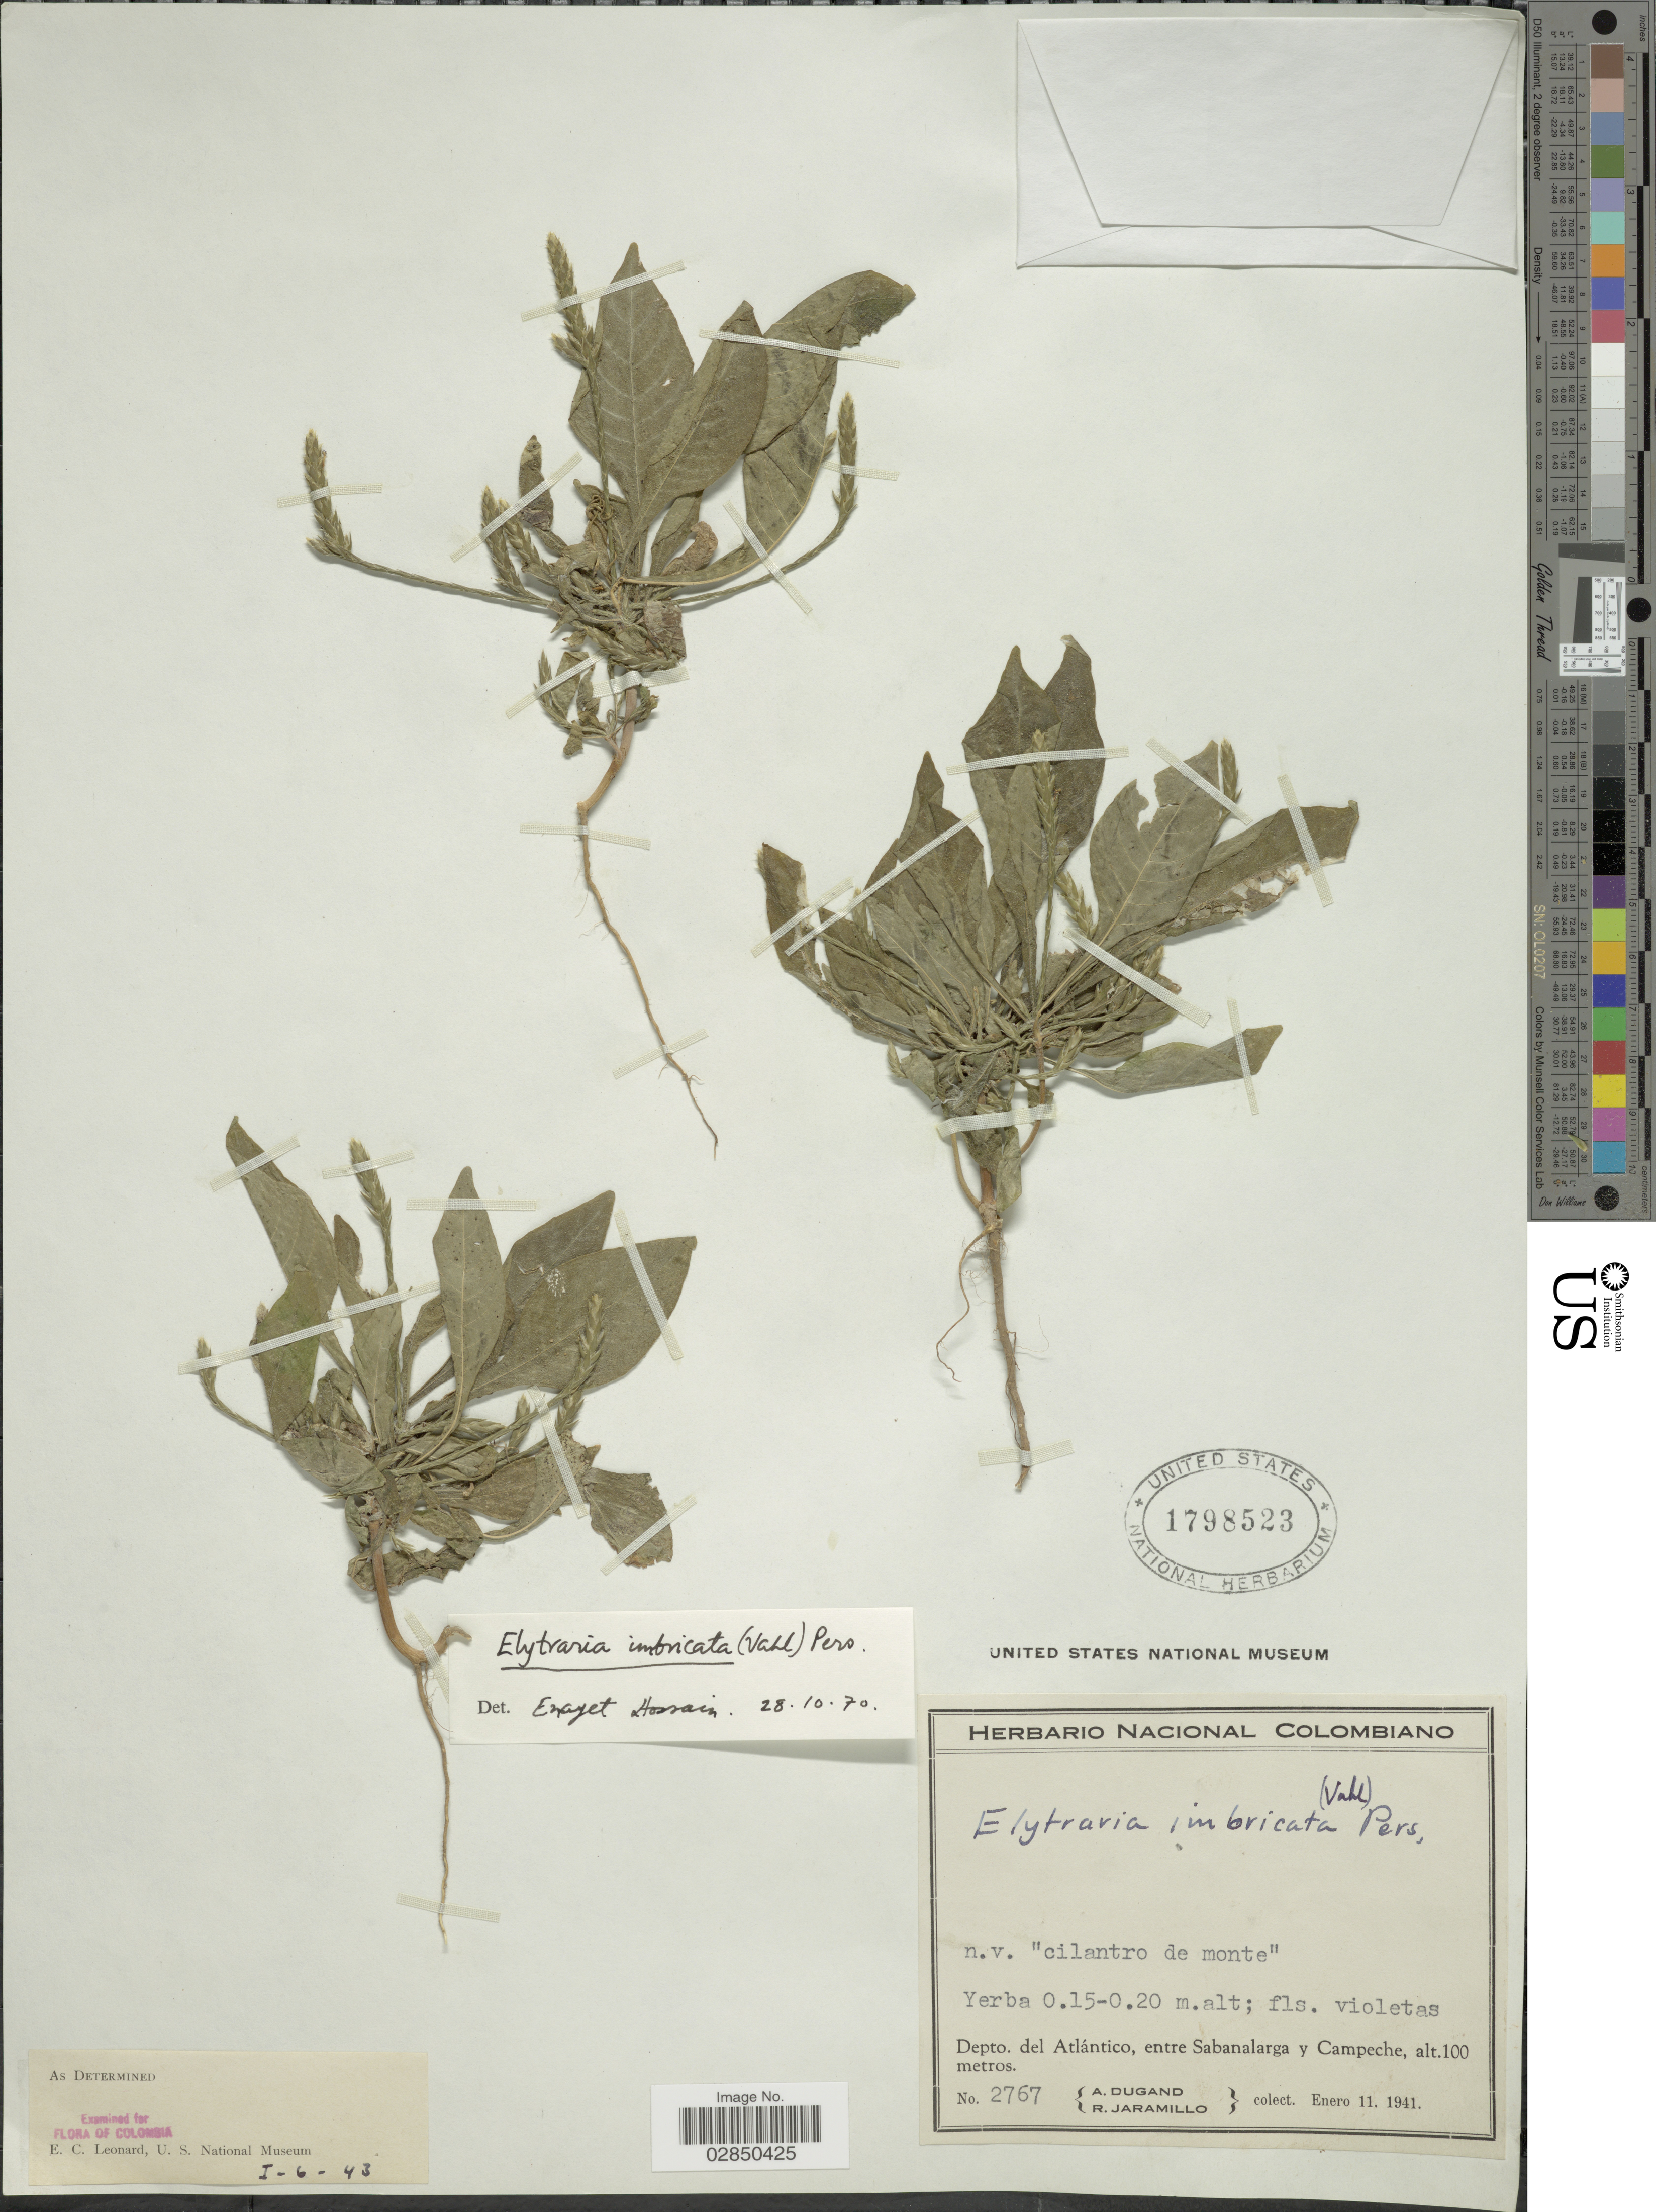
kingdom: Plantae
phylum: Tracheophyta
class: Magnoliopsida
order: Lamiales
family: Acanthaceae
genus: Elytraria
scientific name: Elytraria imbricata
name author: (Vahl) Pers.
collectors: A. Dugand & R. Jaramillo M.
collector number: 2767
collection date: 1941-01-11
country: Colombia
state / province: Atlántico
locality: Depto. del Atlántico, entre Sabanalarga y Campeche.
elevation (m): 100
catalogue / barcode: US 1798523